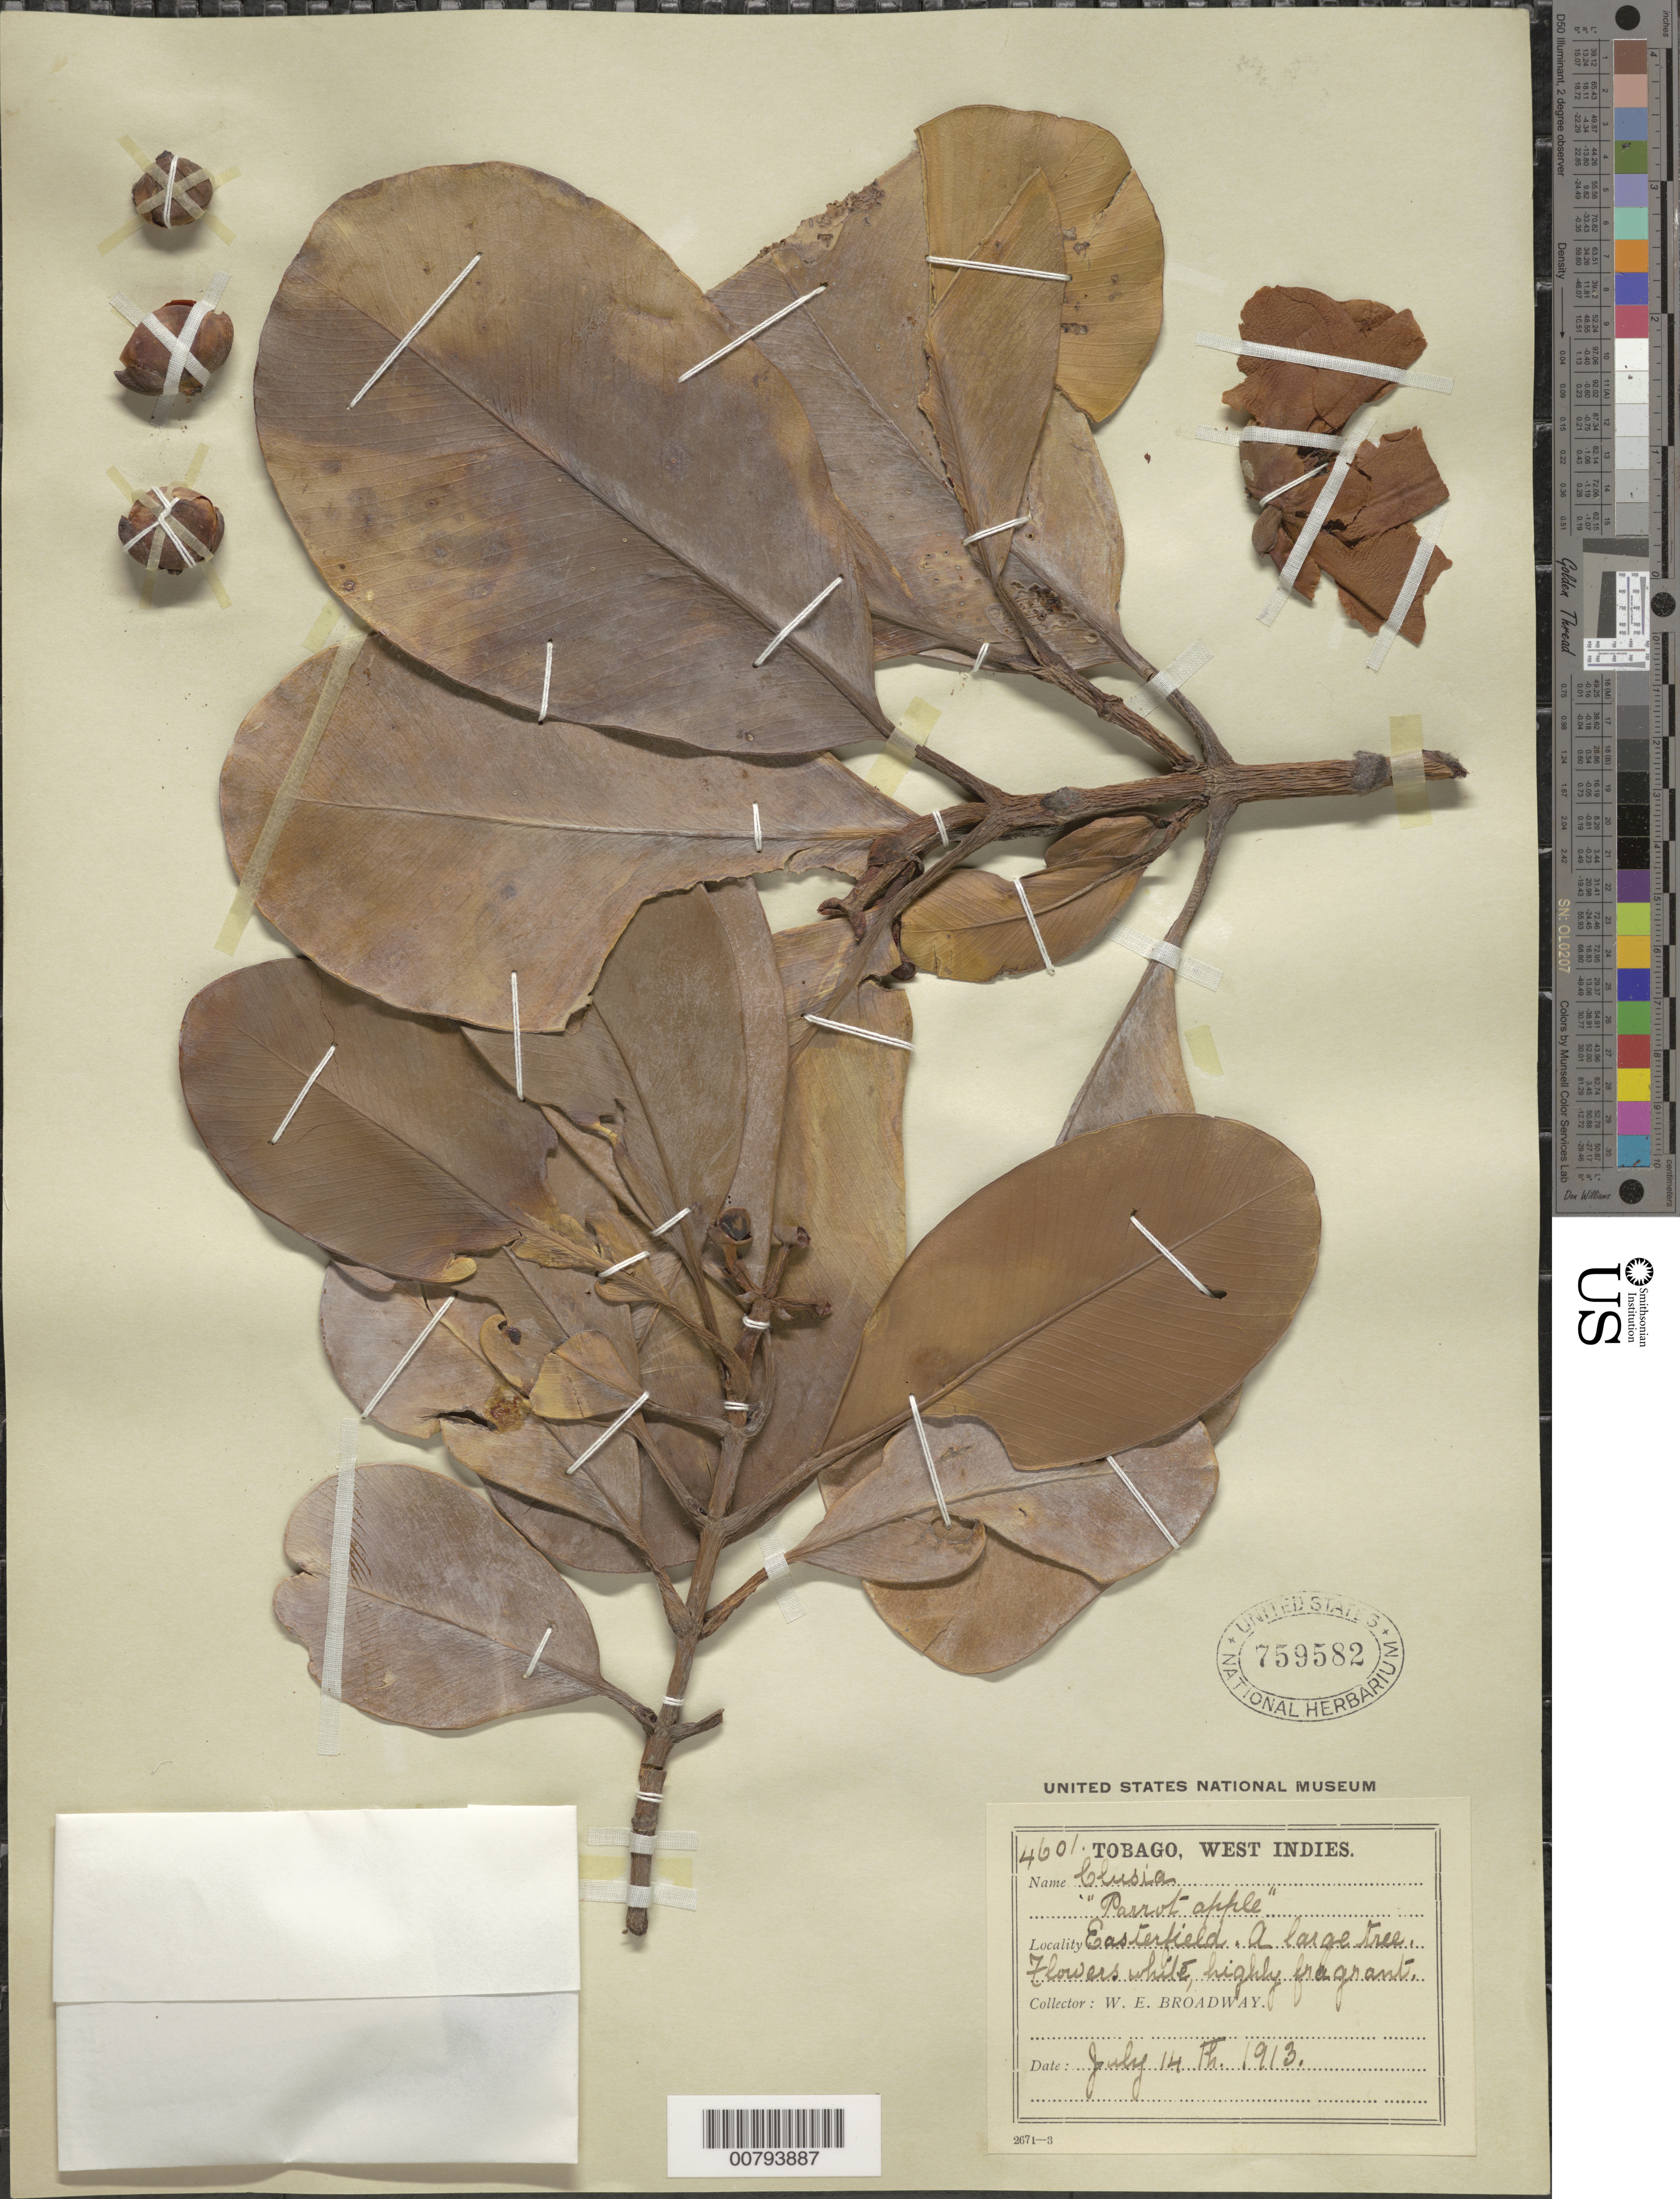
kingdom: Plantae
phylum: Tracheophyta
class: Magnoliopsida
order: Malpighiales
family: Clusiaceae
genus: Clusia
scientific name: Clusia sp.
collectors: W. E. Broadway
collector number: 4601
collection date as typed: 14 Jul 1913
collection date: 1913-07-14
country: Trinidad and Tobago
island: Tobago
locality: Easterfield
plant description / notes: Common name: Parrot-apple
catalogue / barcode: US 759582